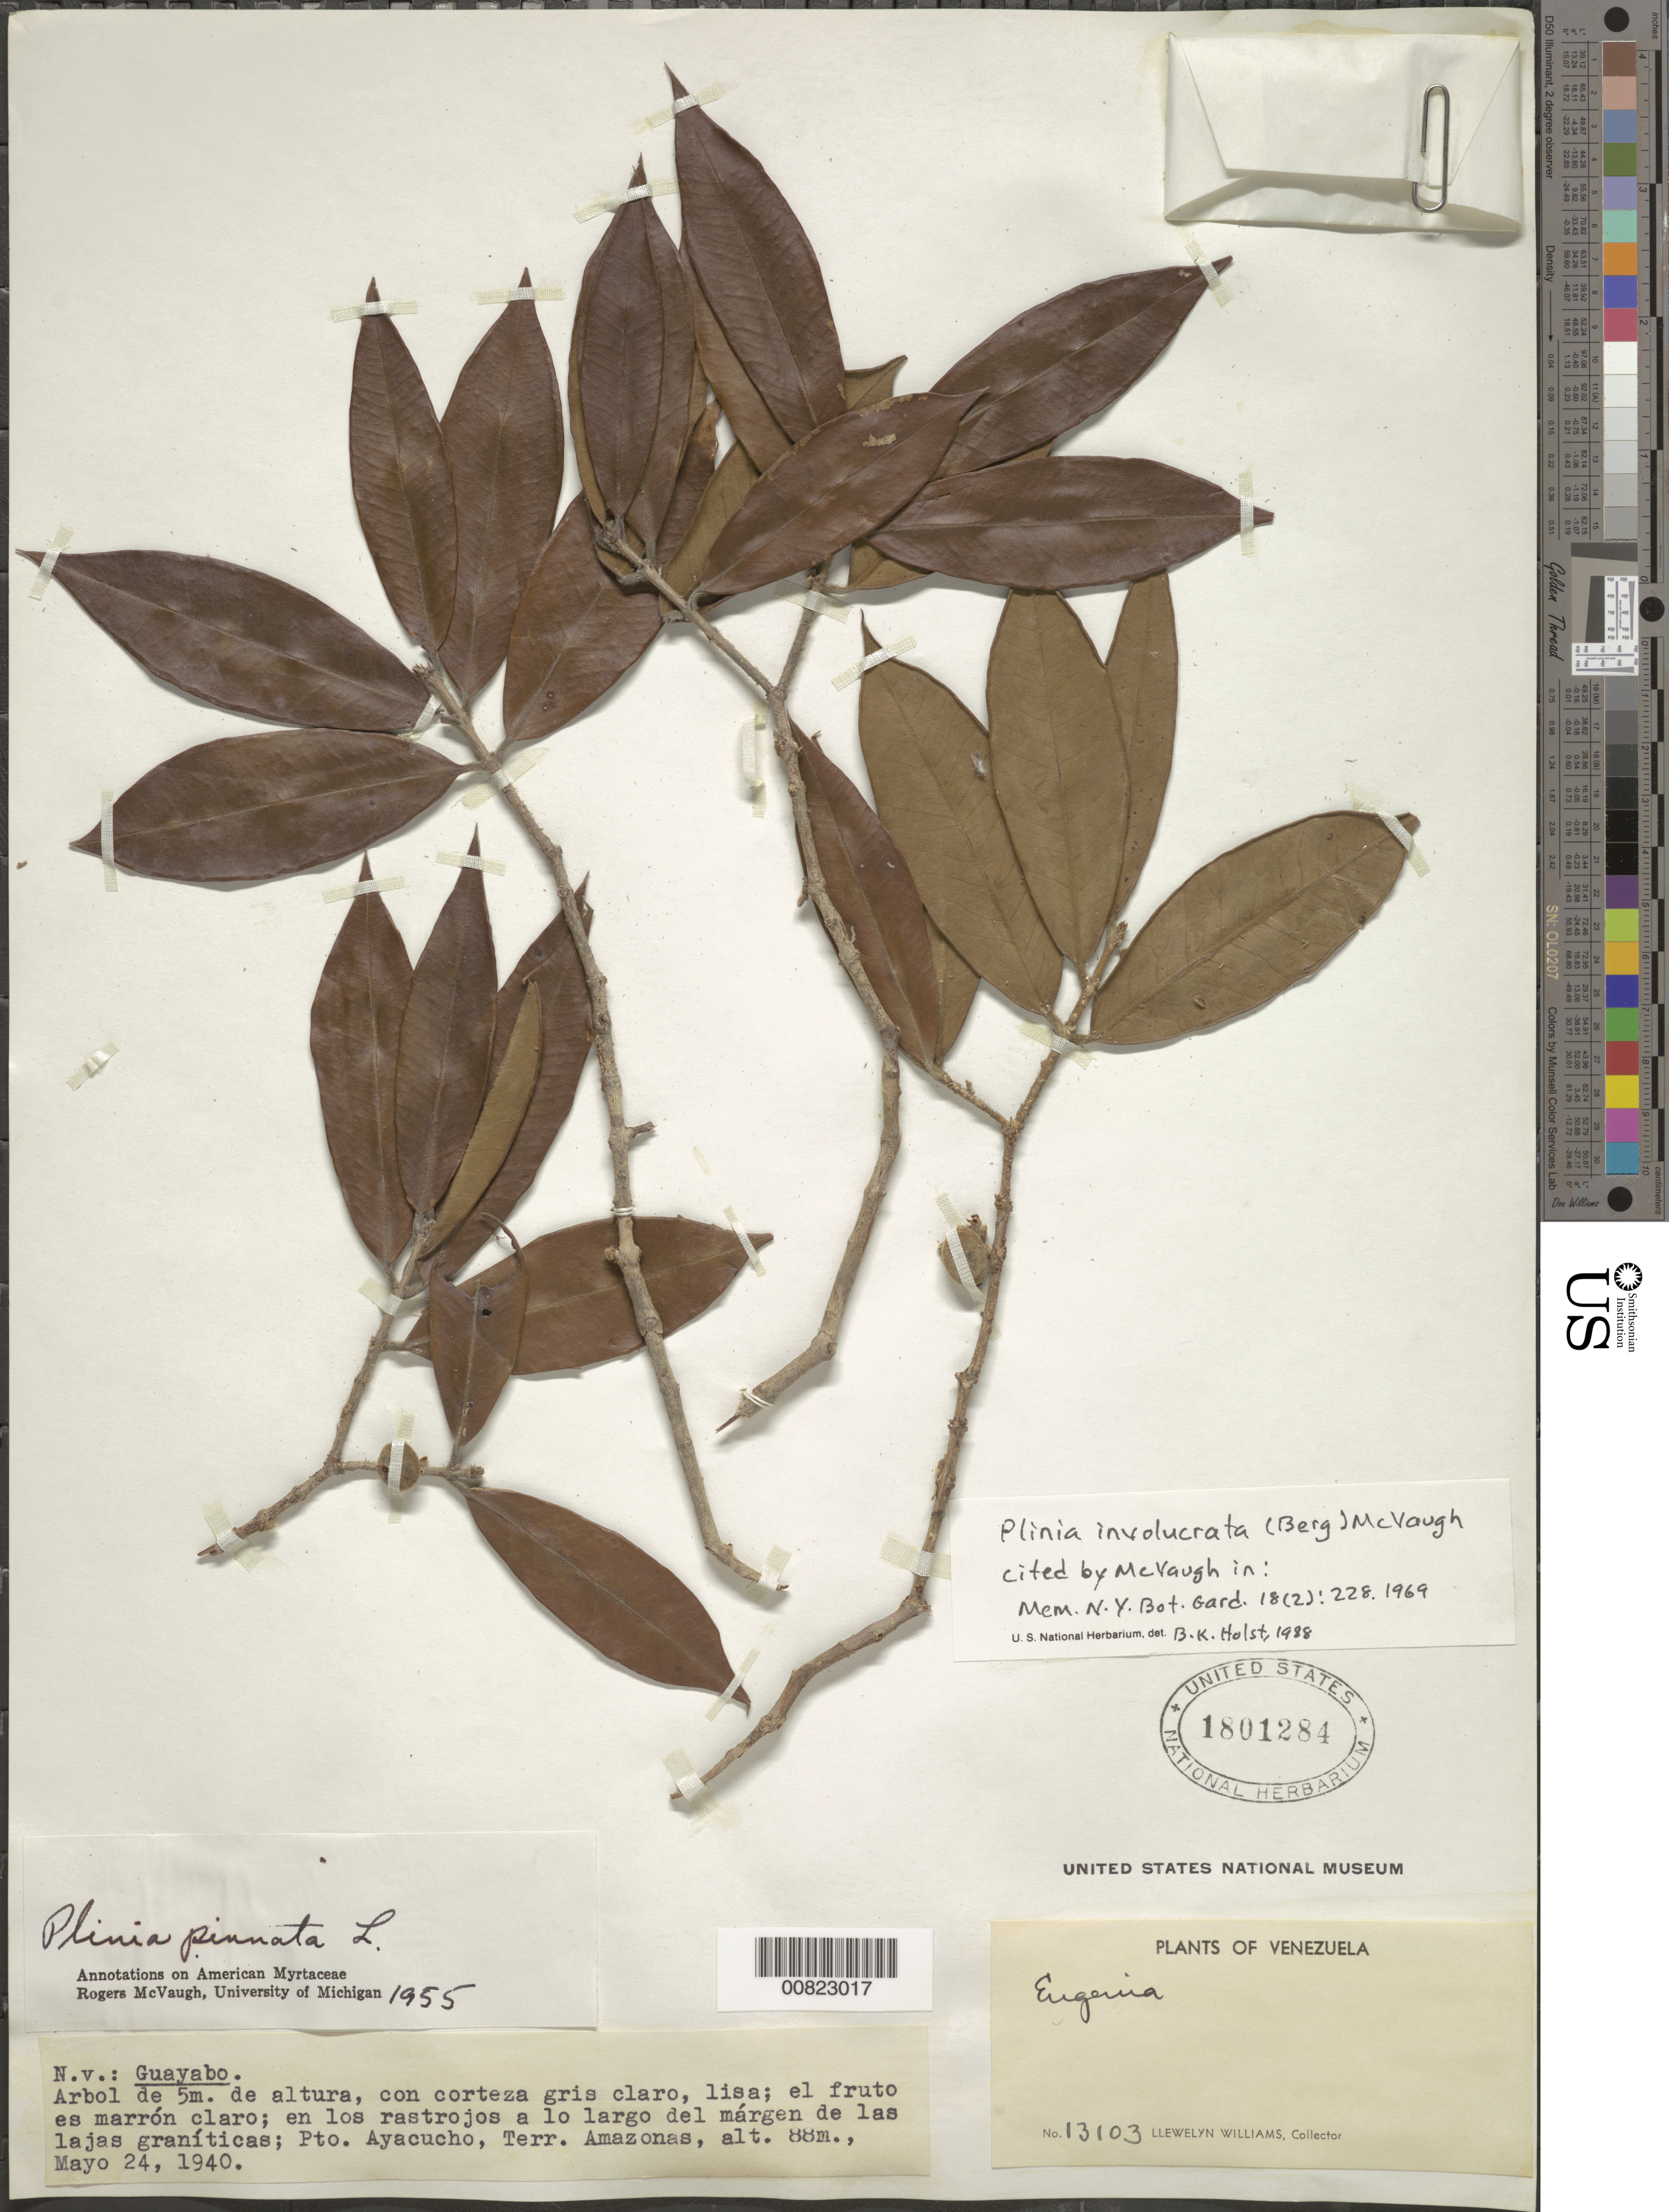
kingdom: Plantae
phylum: Tracheophyta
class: Magnoliopsida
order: Myrtales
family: Myrtaceae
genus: Plinia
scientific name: Plinia involucrata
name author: (O. Berg) McVaugh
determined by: Holst, Bruce K.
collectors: Ll. Williams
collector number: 13103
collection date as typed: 24-May-40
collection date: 1940-05-24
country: Venezuela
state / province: Amazonas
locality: Puerto Ayacucho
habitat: Rastrojos del margen de las lajas graníticas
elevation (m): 88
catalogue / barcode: US 1801284